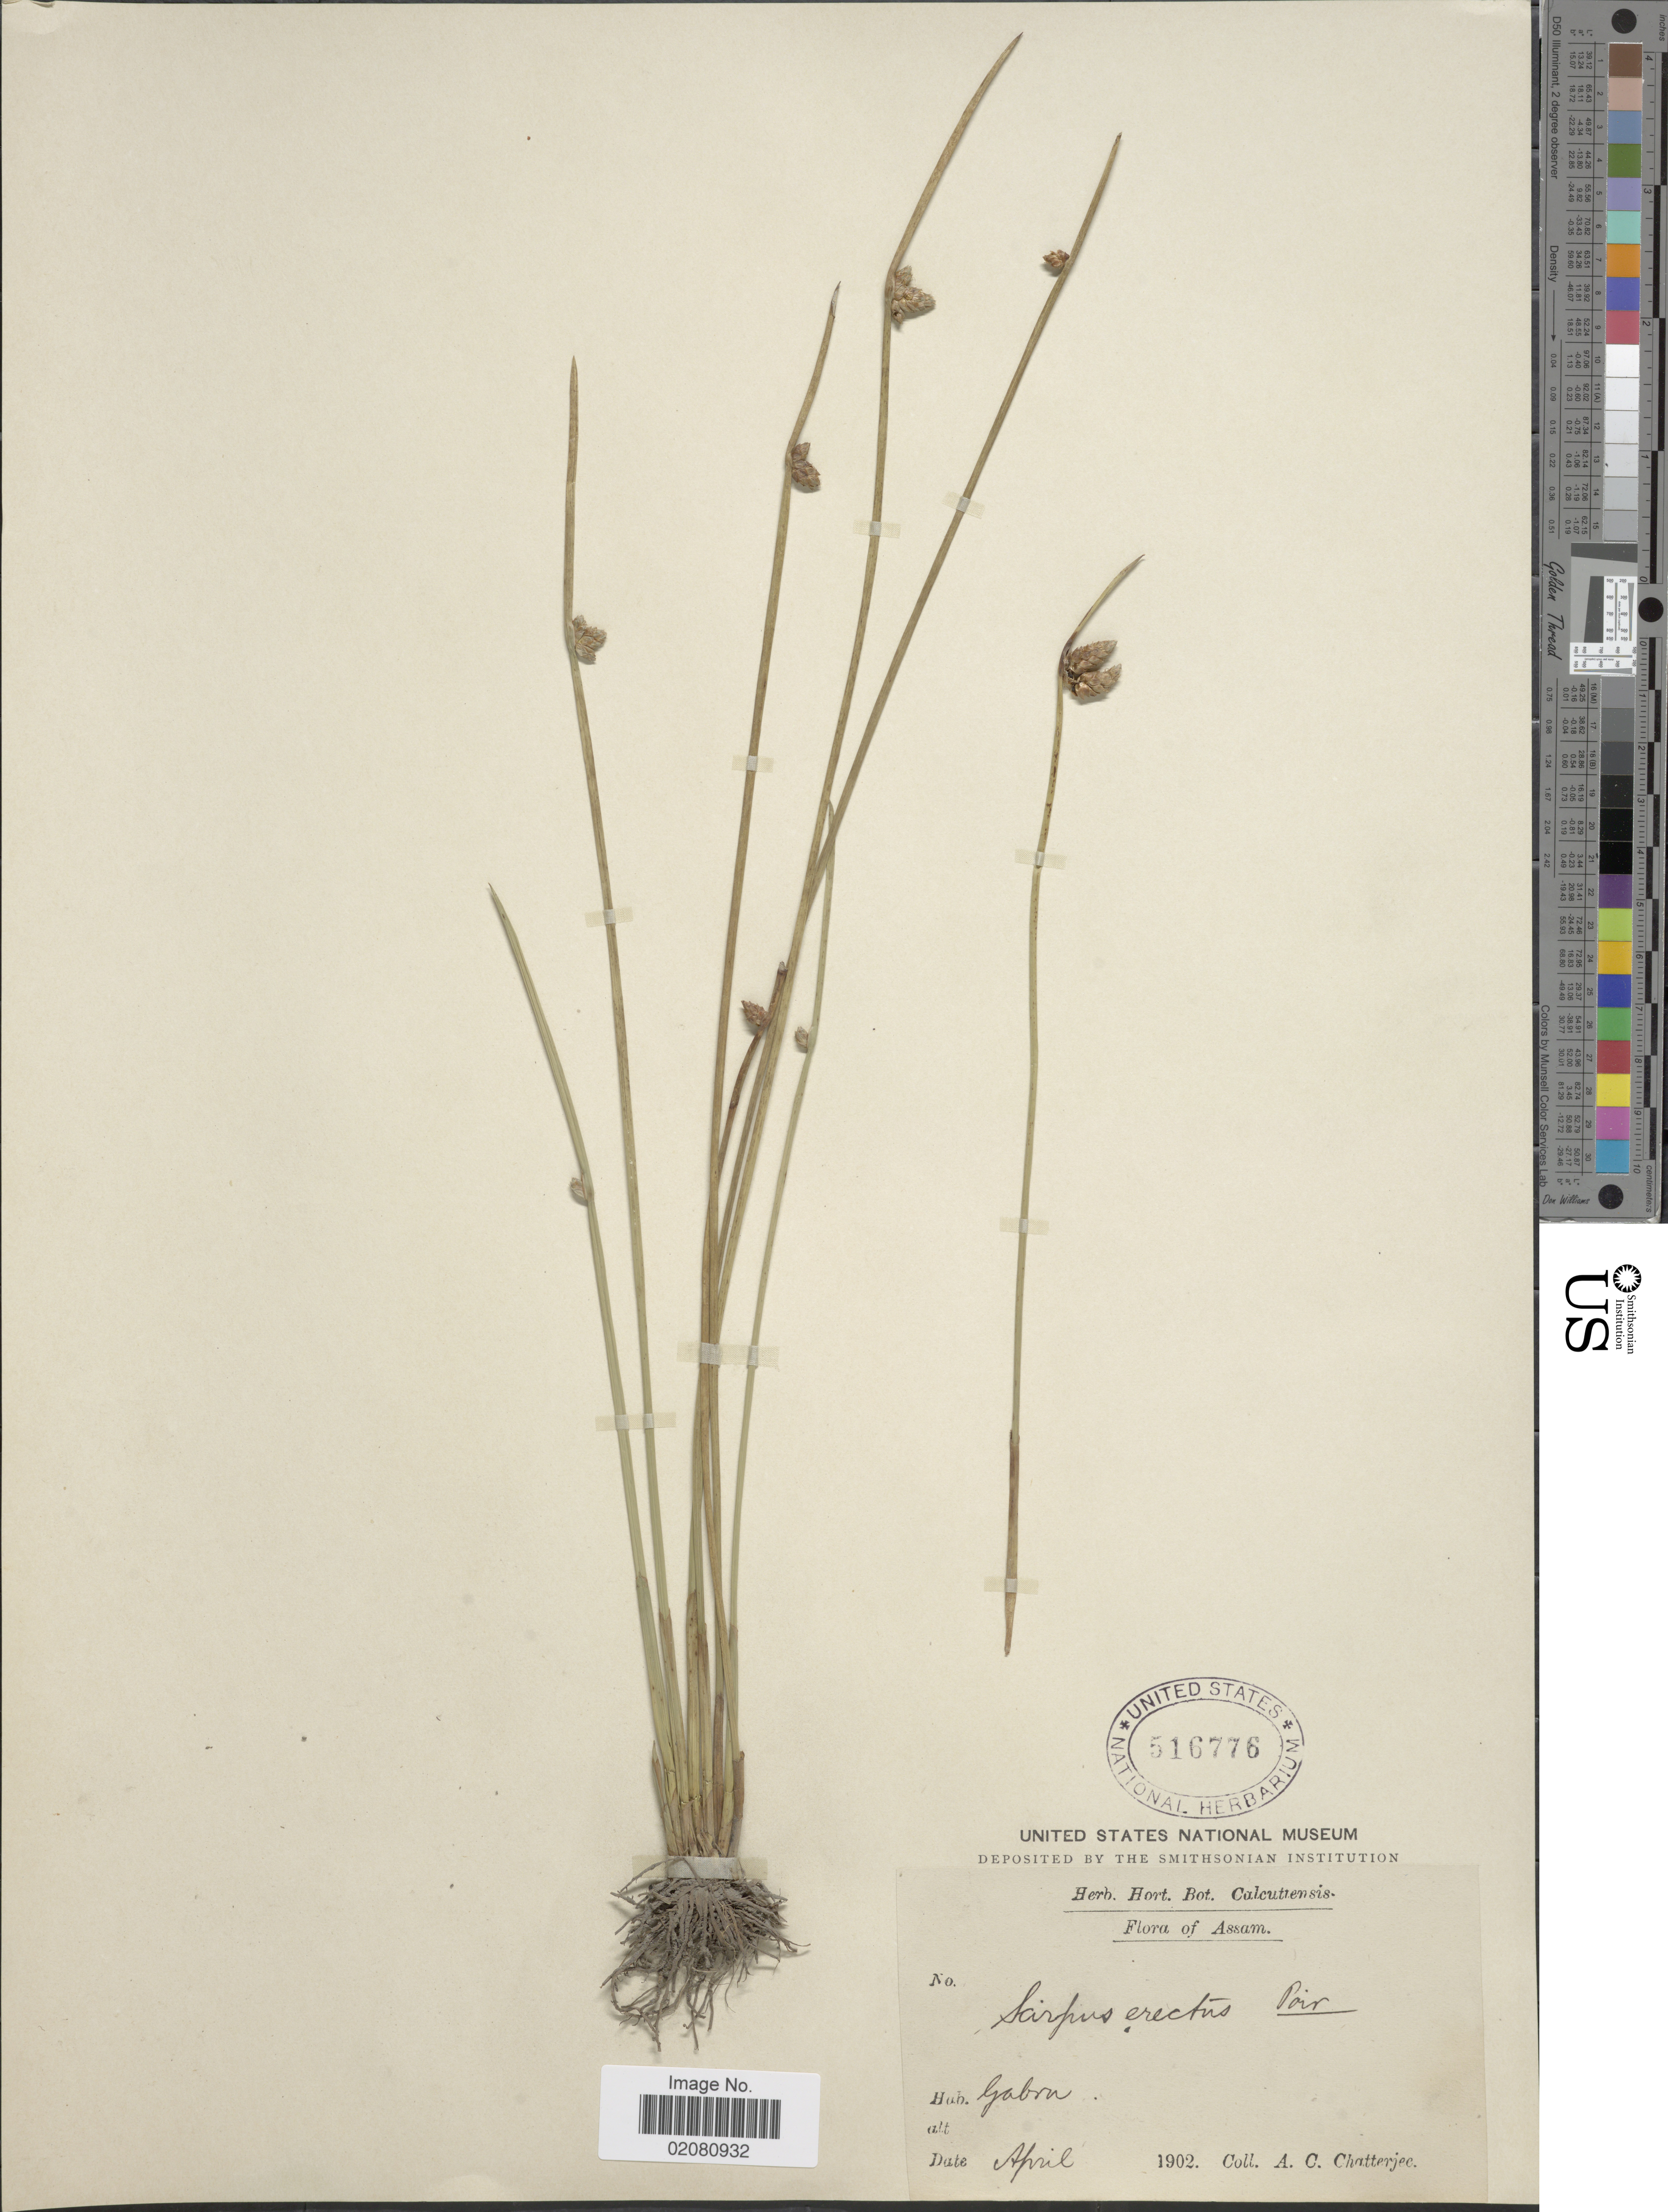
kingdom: Plantae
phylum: Tracheophyta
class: Liliopsida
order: Poales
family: Cyperaceae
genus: Schoenoplectus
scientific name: Schoenoplectus juncoides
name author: (Roxb.) Palla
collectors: A. Chatterjee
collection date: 1902-04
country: India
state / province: Assam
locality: Gabra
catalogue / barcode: US 516776